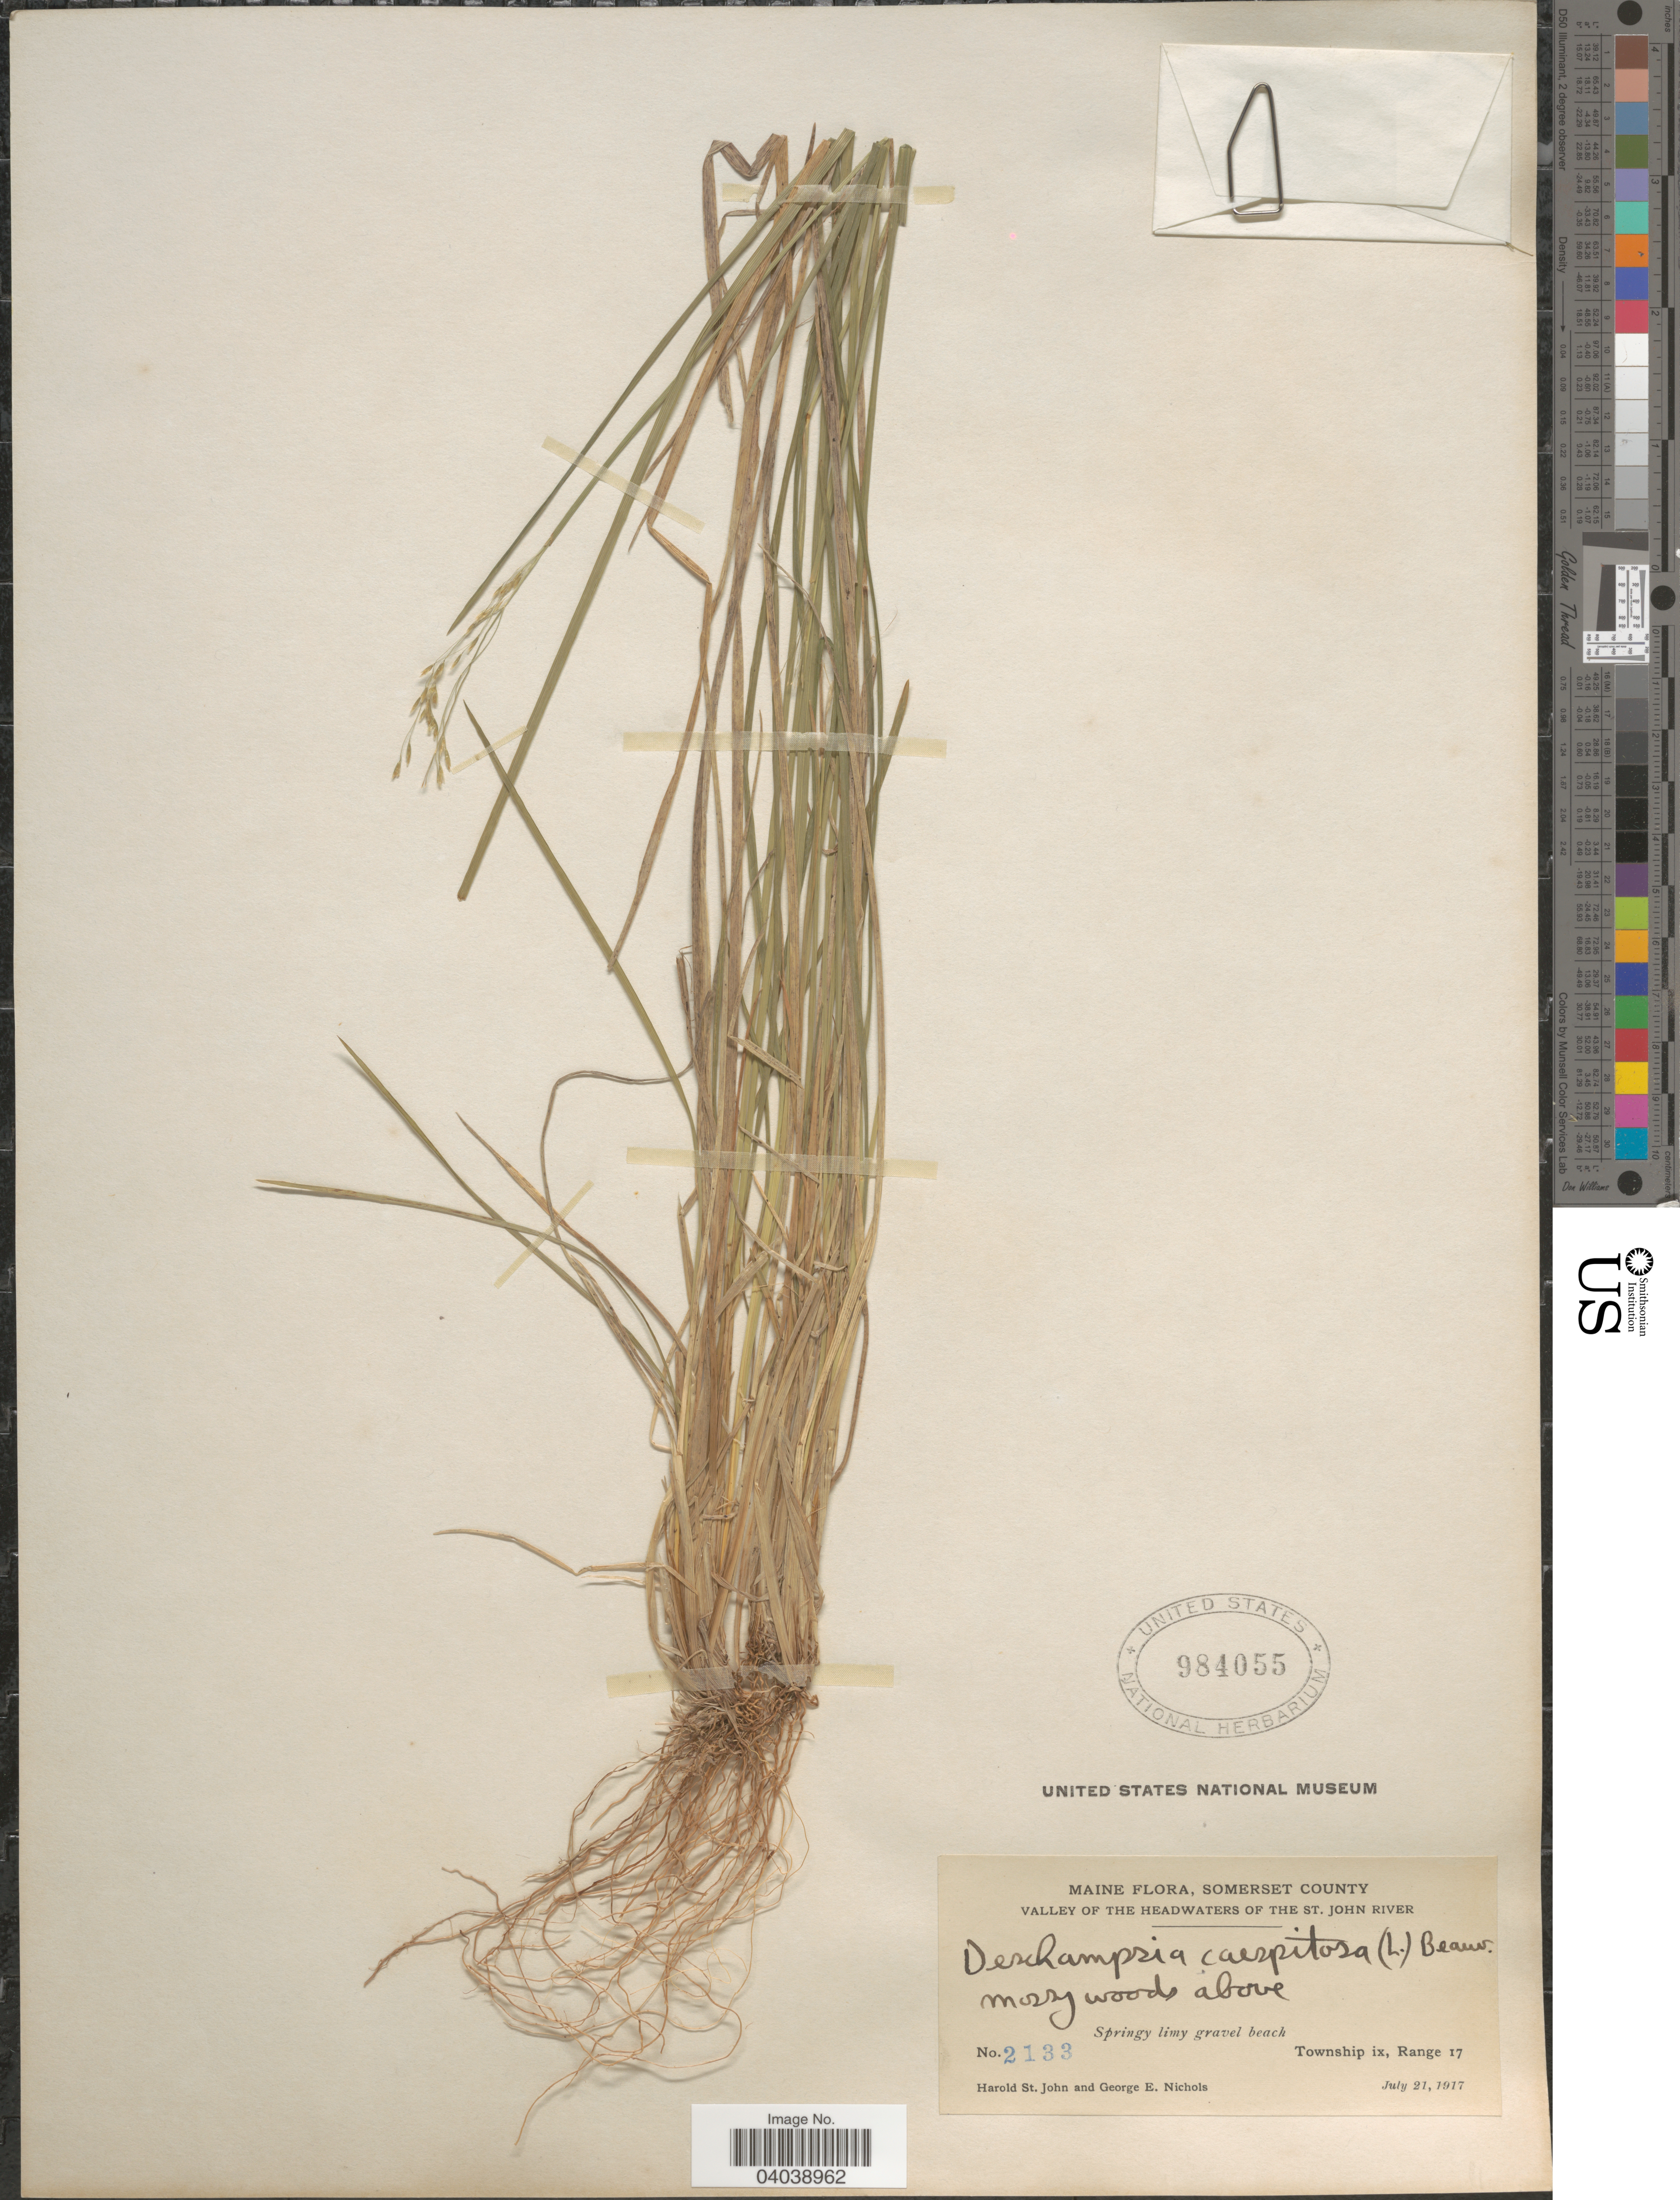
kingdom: Plantae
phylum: Tracheophyta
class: Liliopsida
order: Poales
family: Poaceae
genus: Deschampsia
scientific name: Deschampsia cespitosa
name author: (L.) P. Beauv.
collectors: H. St. John & G. E. Nichols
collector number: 2133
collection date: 1917-07-21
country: United States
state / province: Maine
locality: Somerset County. Valley of the Headwaters of the St. John River. Mossy woods above Springy limy gravel beach. Township ix, Range 17.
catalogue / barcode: US 984055